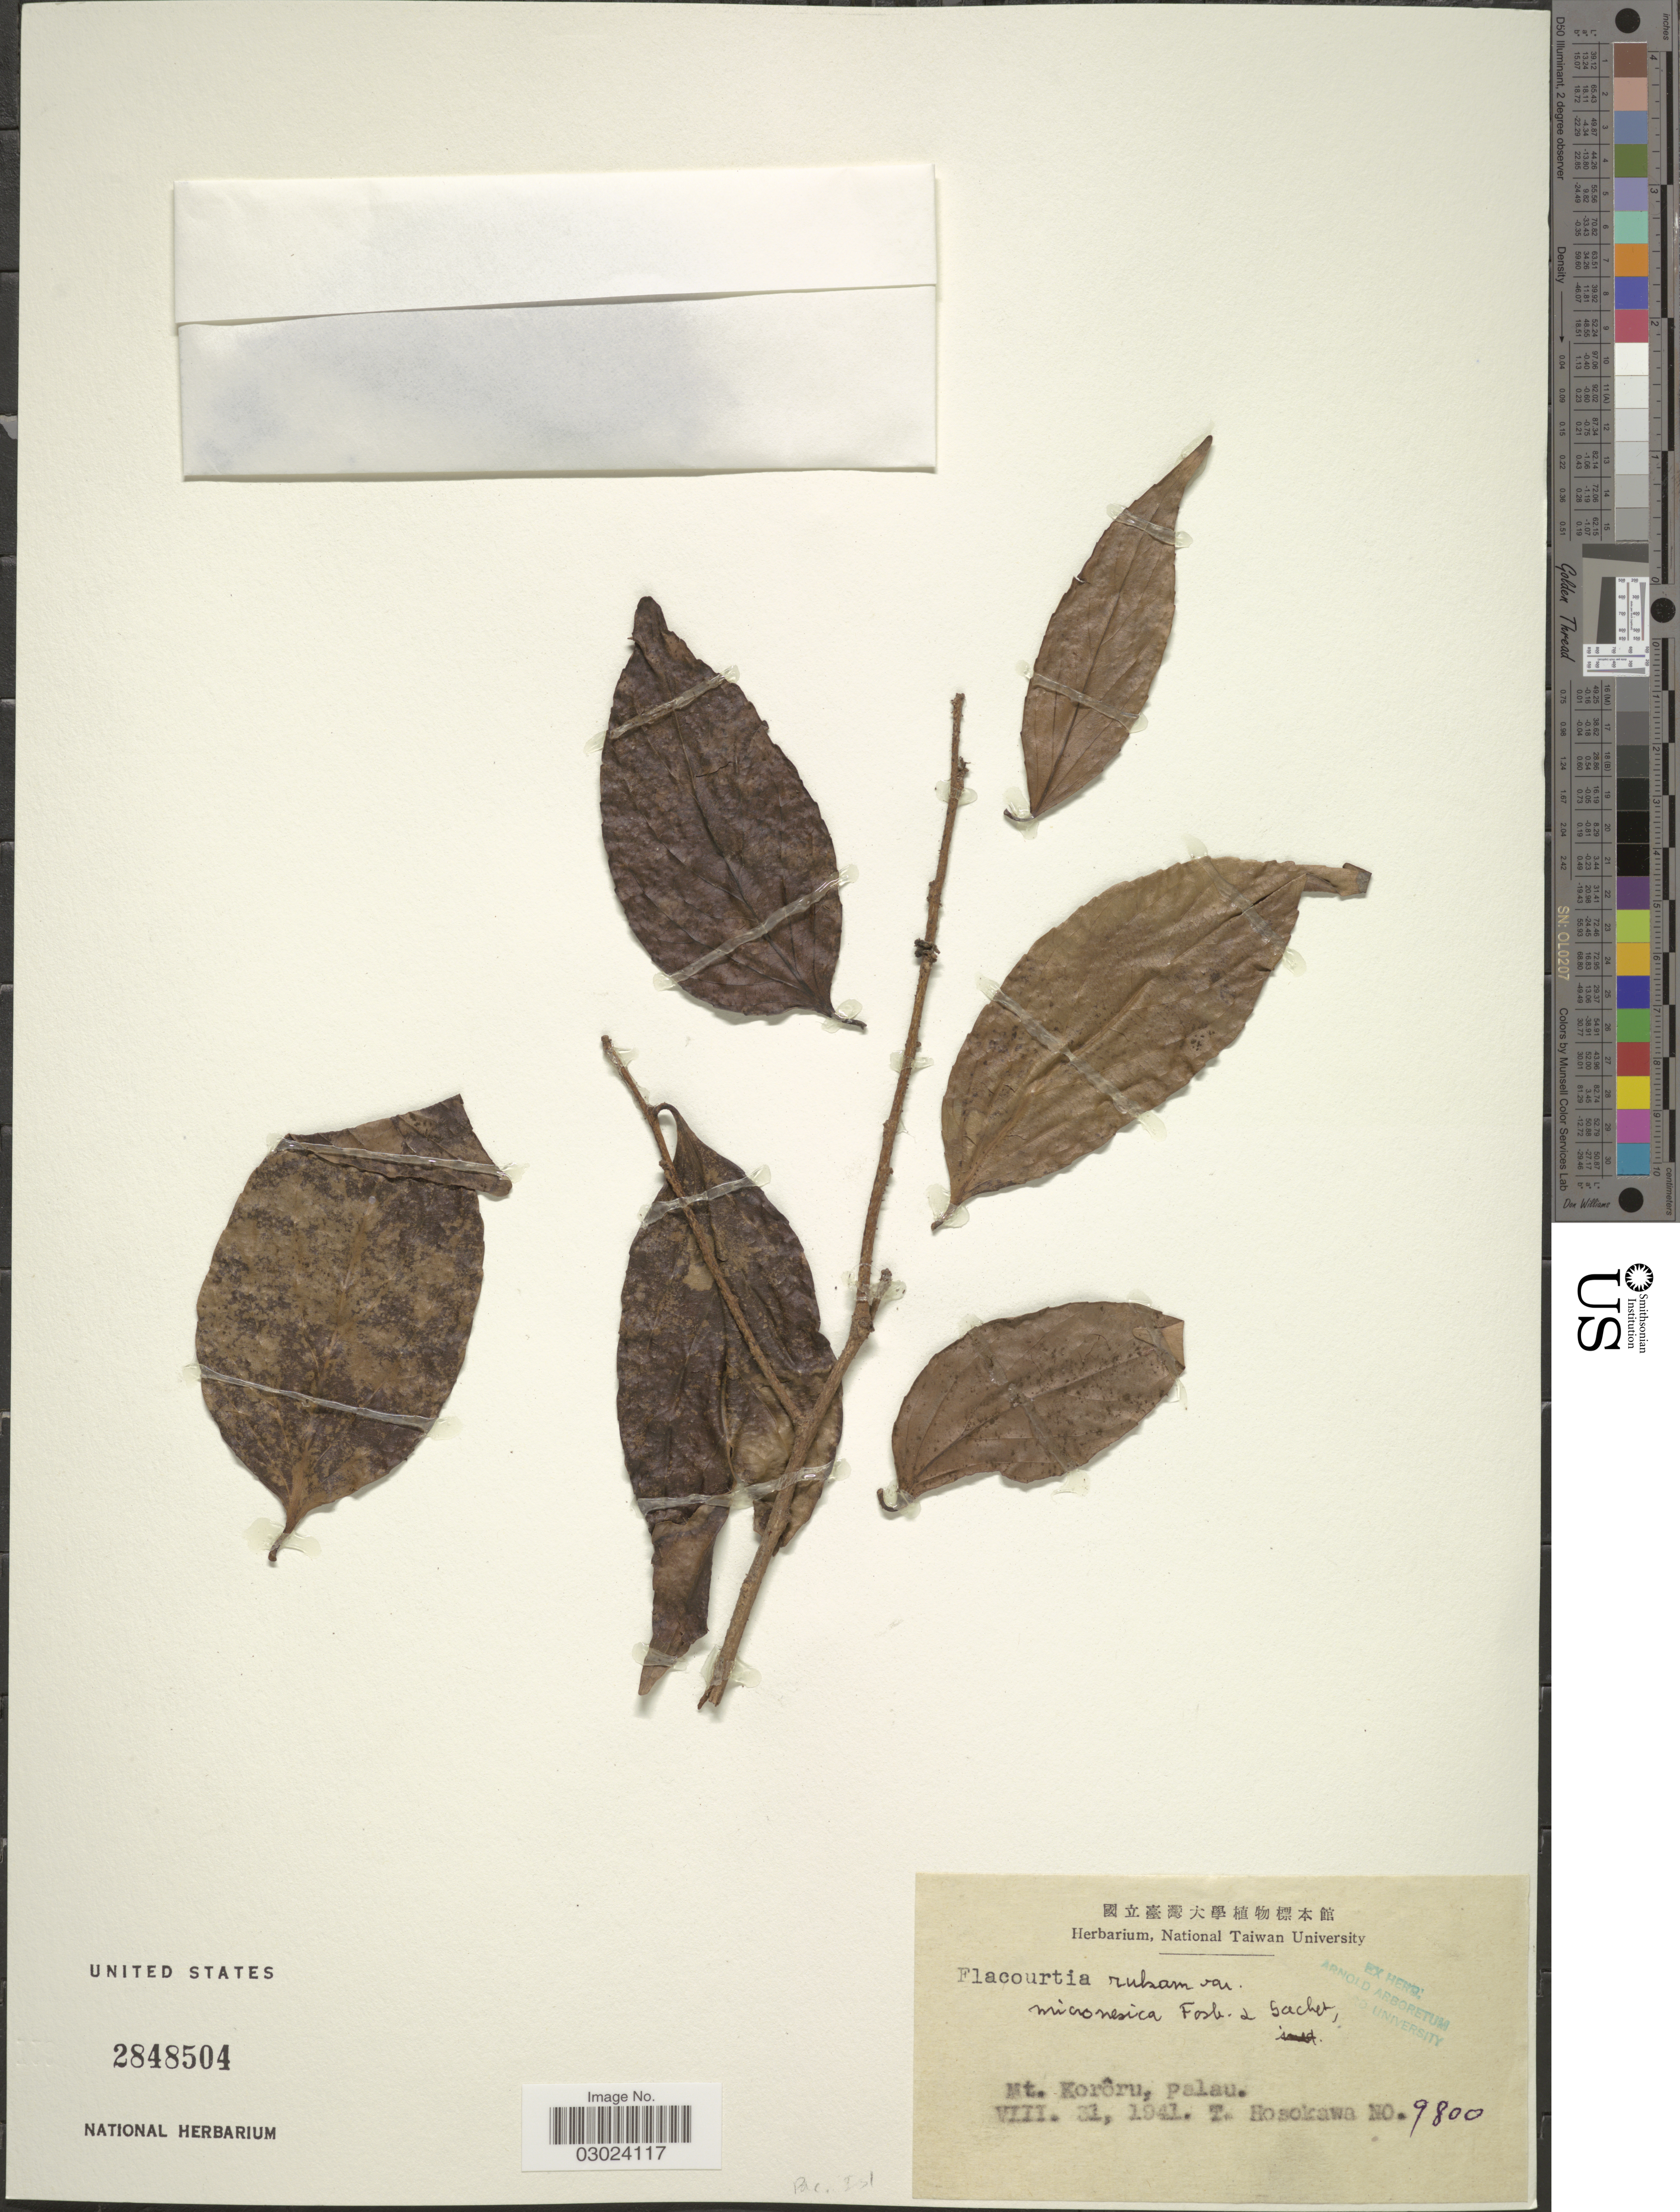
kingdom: Plantae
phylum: Tracheophyta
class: Magnoliopsida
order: Malpighiales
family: Salicaceae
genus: Flacourtia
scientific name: Flacourtia rukam var. micronesica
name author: Fosberg & Sachet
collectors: T. Hosokawa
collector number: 9800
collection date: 1941-08-31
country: Palau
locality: Mt. Korôru, palau.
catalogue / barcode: US 2848504